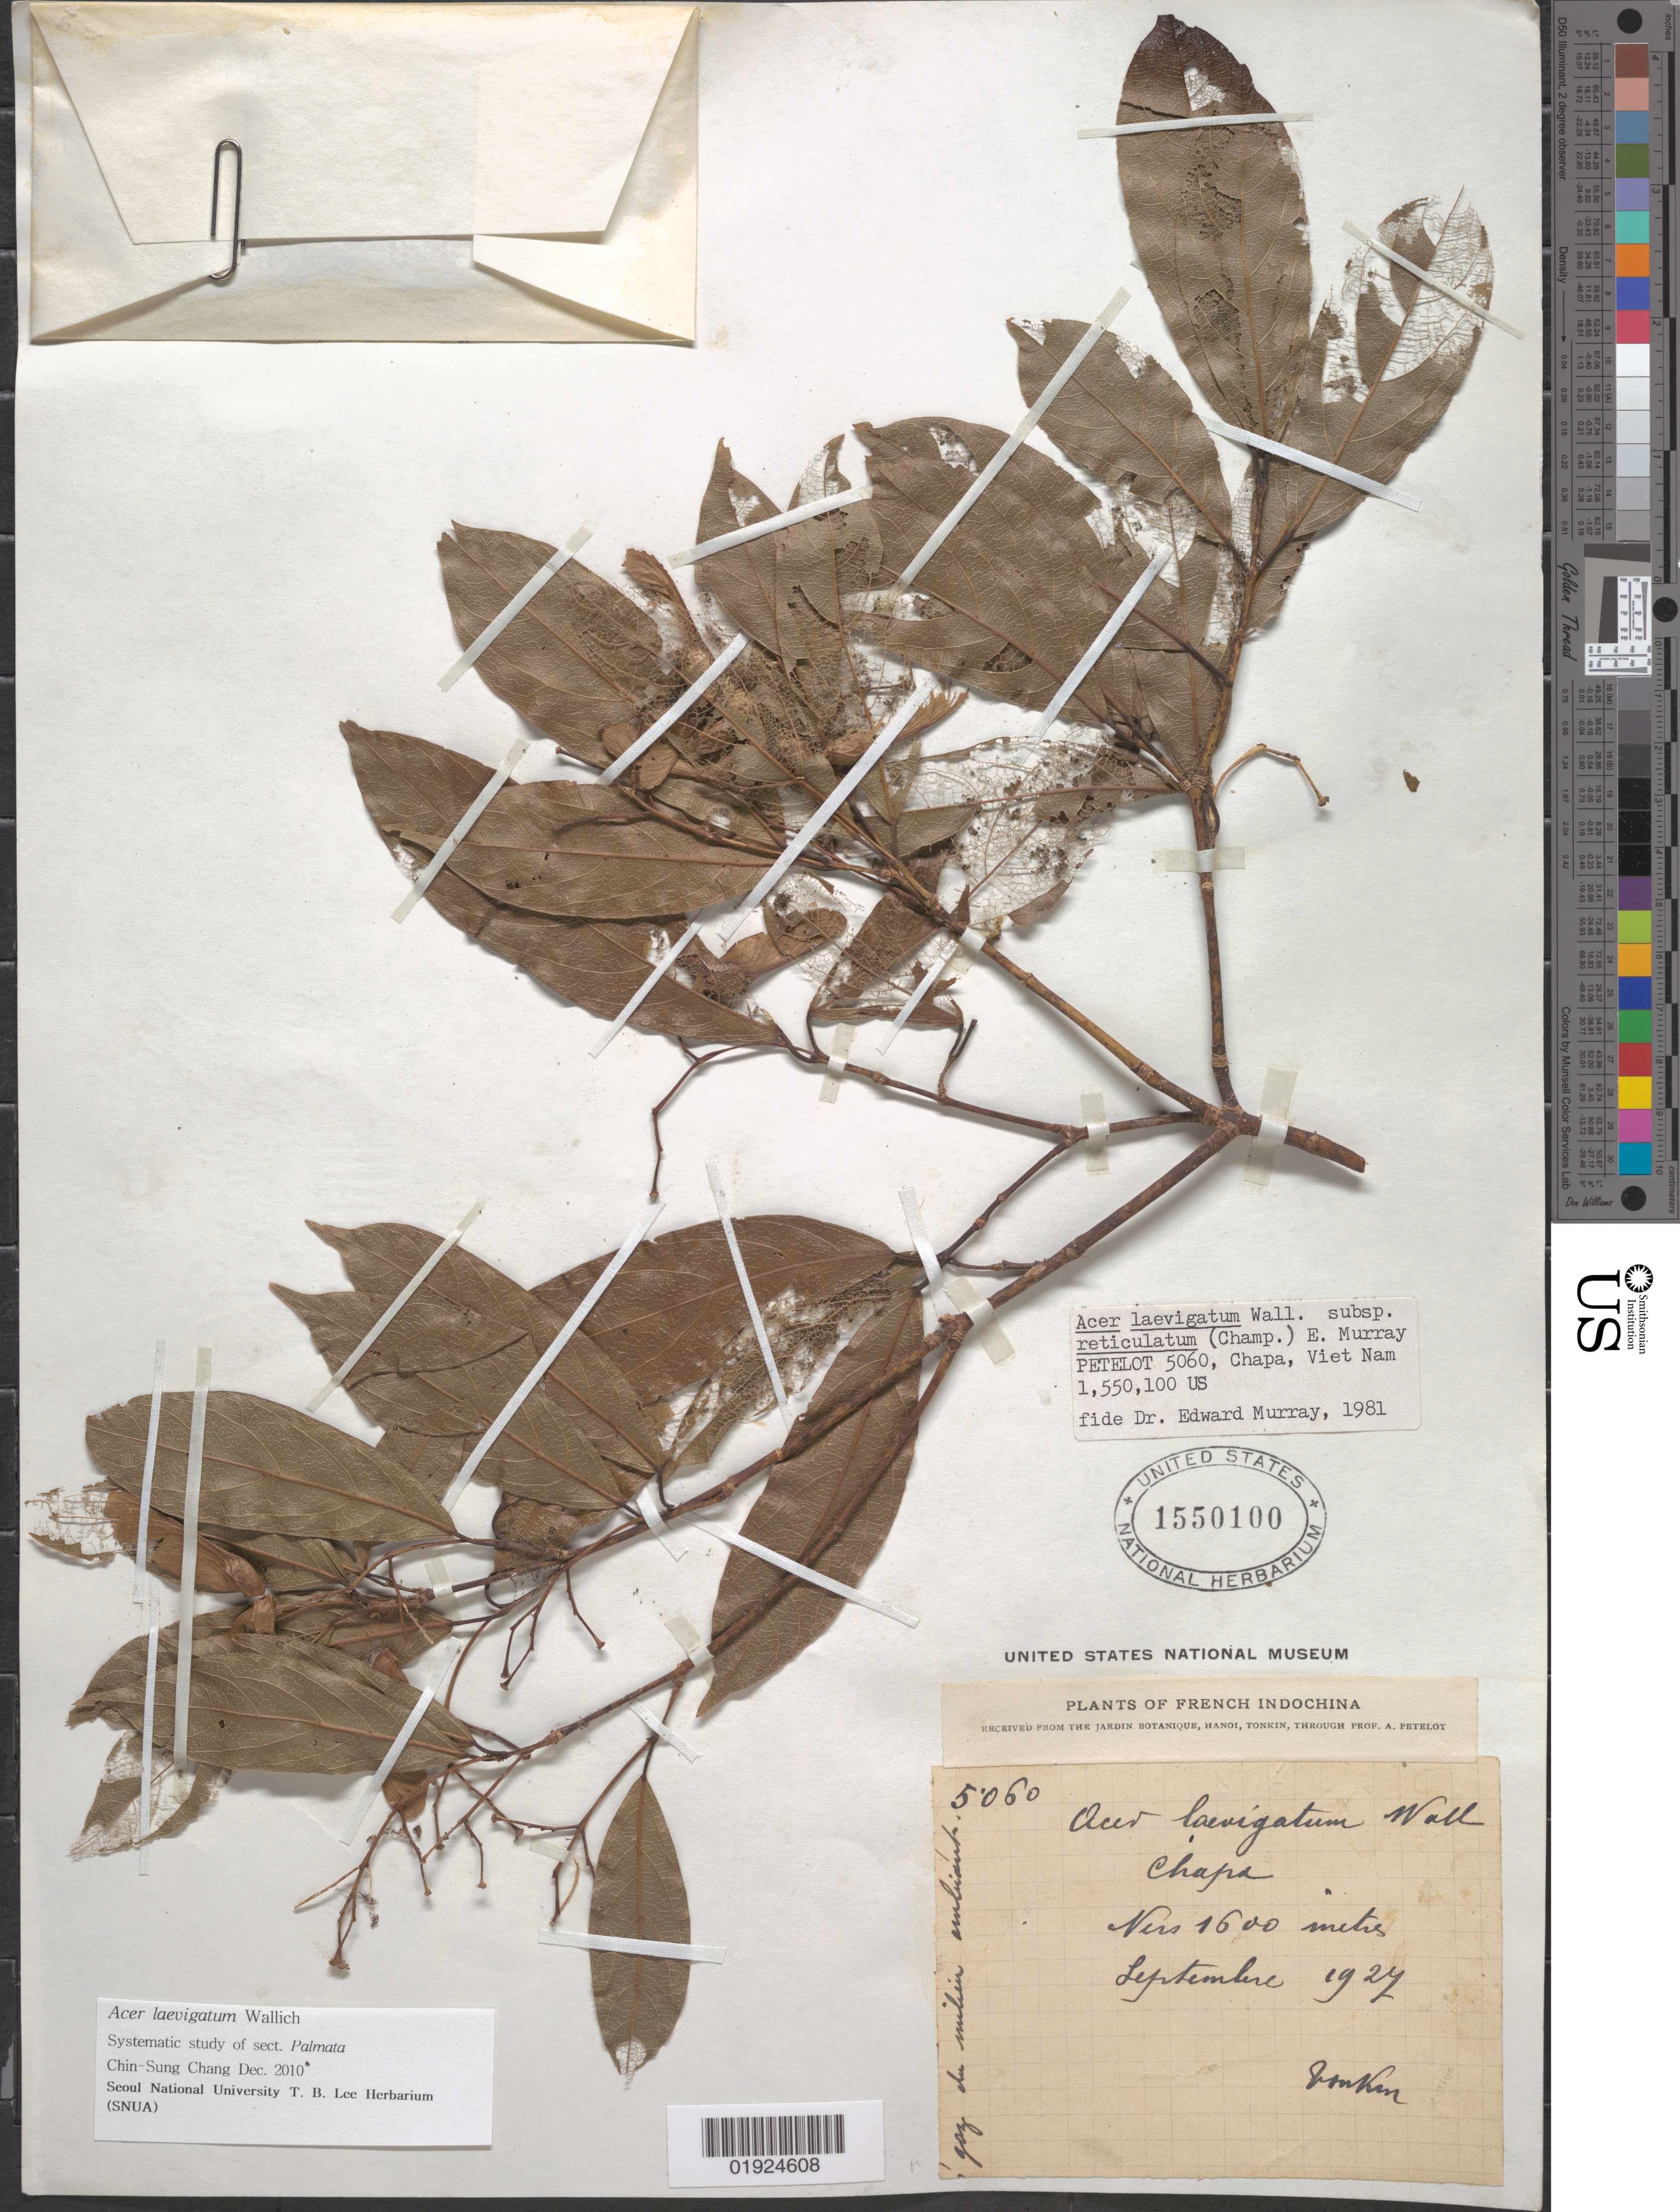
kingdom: Plantae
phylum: Tracheophyta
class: Magnoliopsida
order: Sapindales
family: Sapindaceae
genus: Acer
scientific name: Acer laevigatum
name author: Wall.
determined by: Chang, C. S., (SNUA)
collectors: P. A. Pételot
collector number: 5060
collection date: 1927-09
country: Vietnam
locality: Chapa [Lào Cai?]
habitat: Gaz du milieu ambiant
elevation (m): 1600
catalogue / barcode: US 1550100